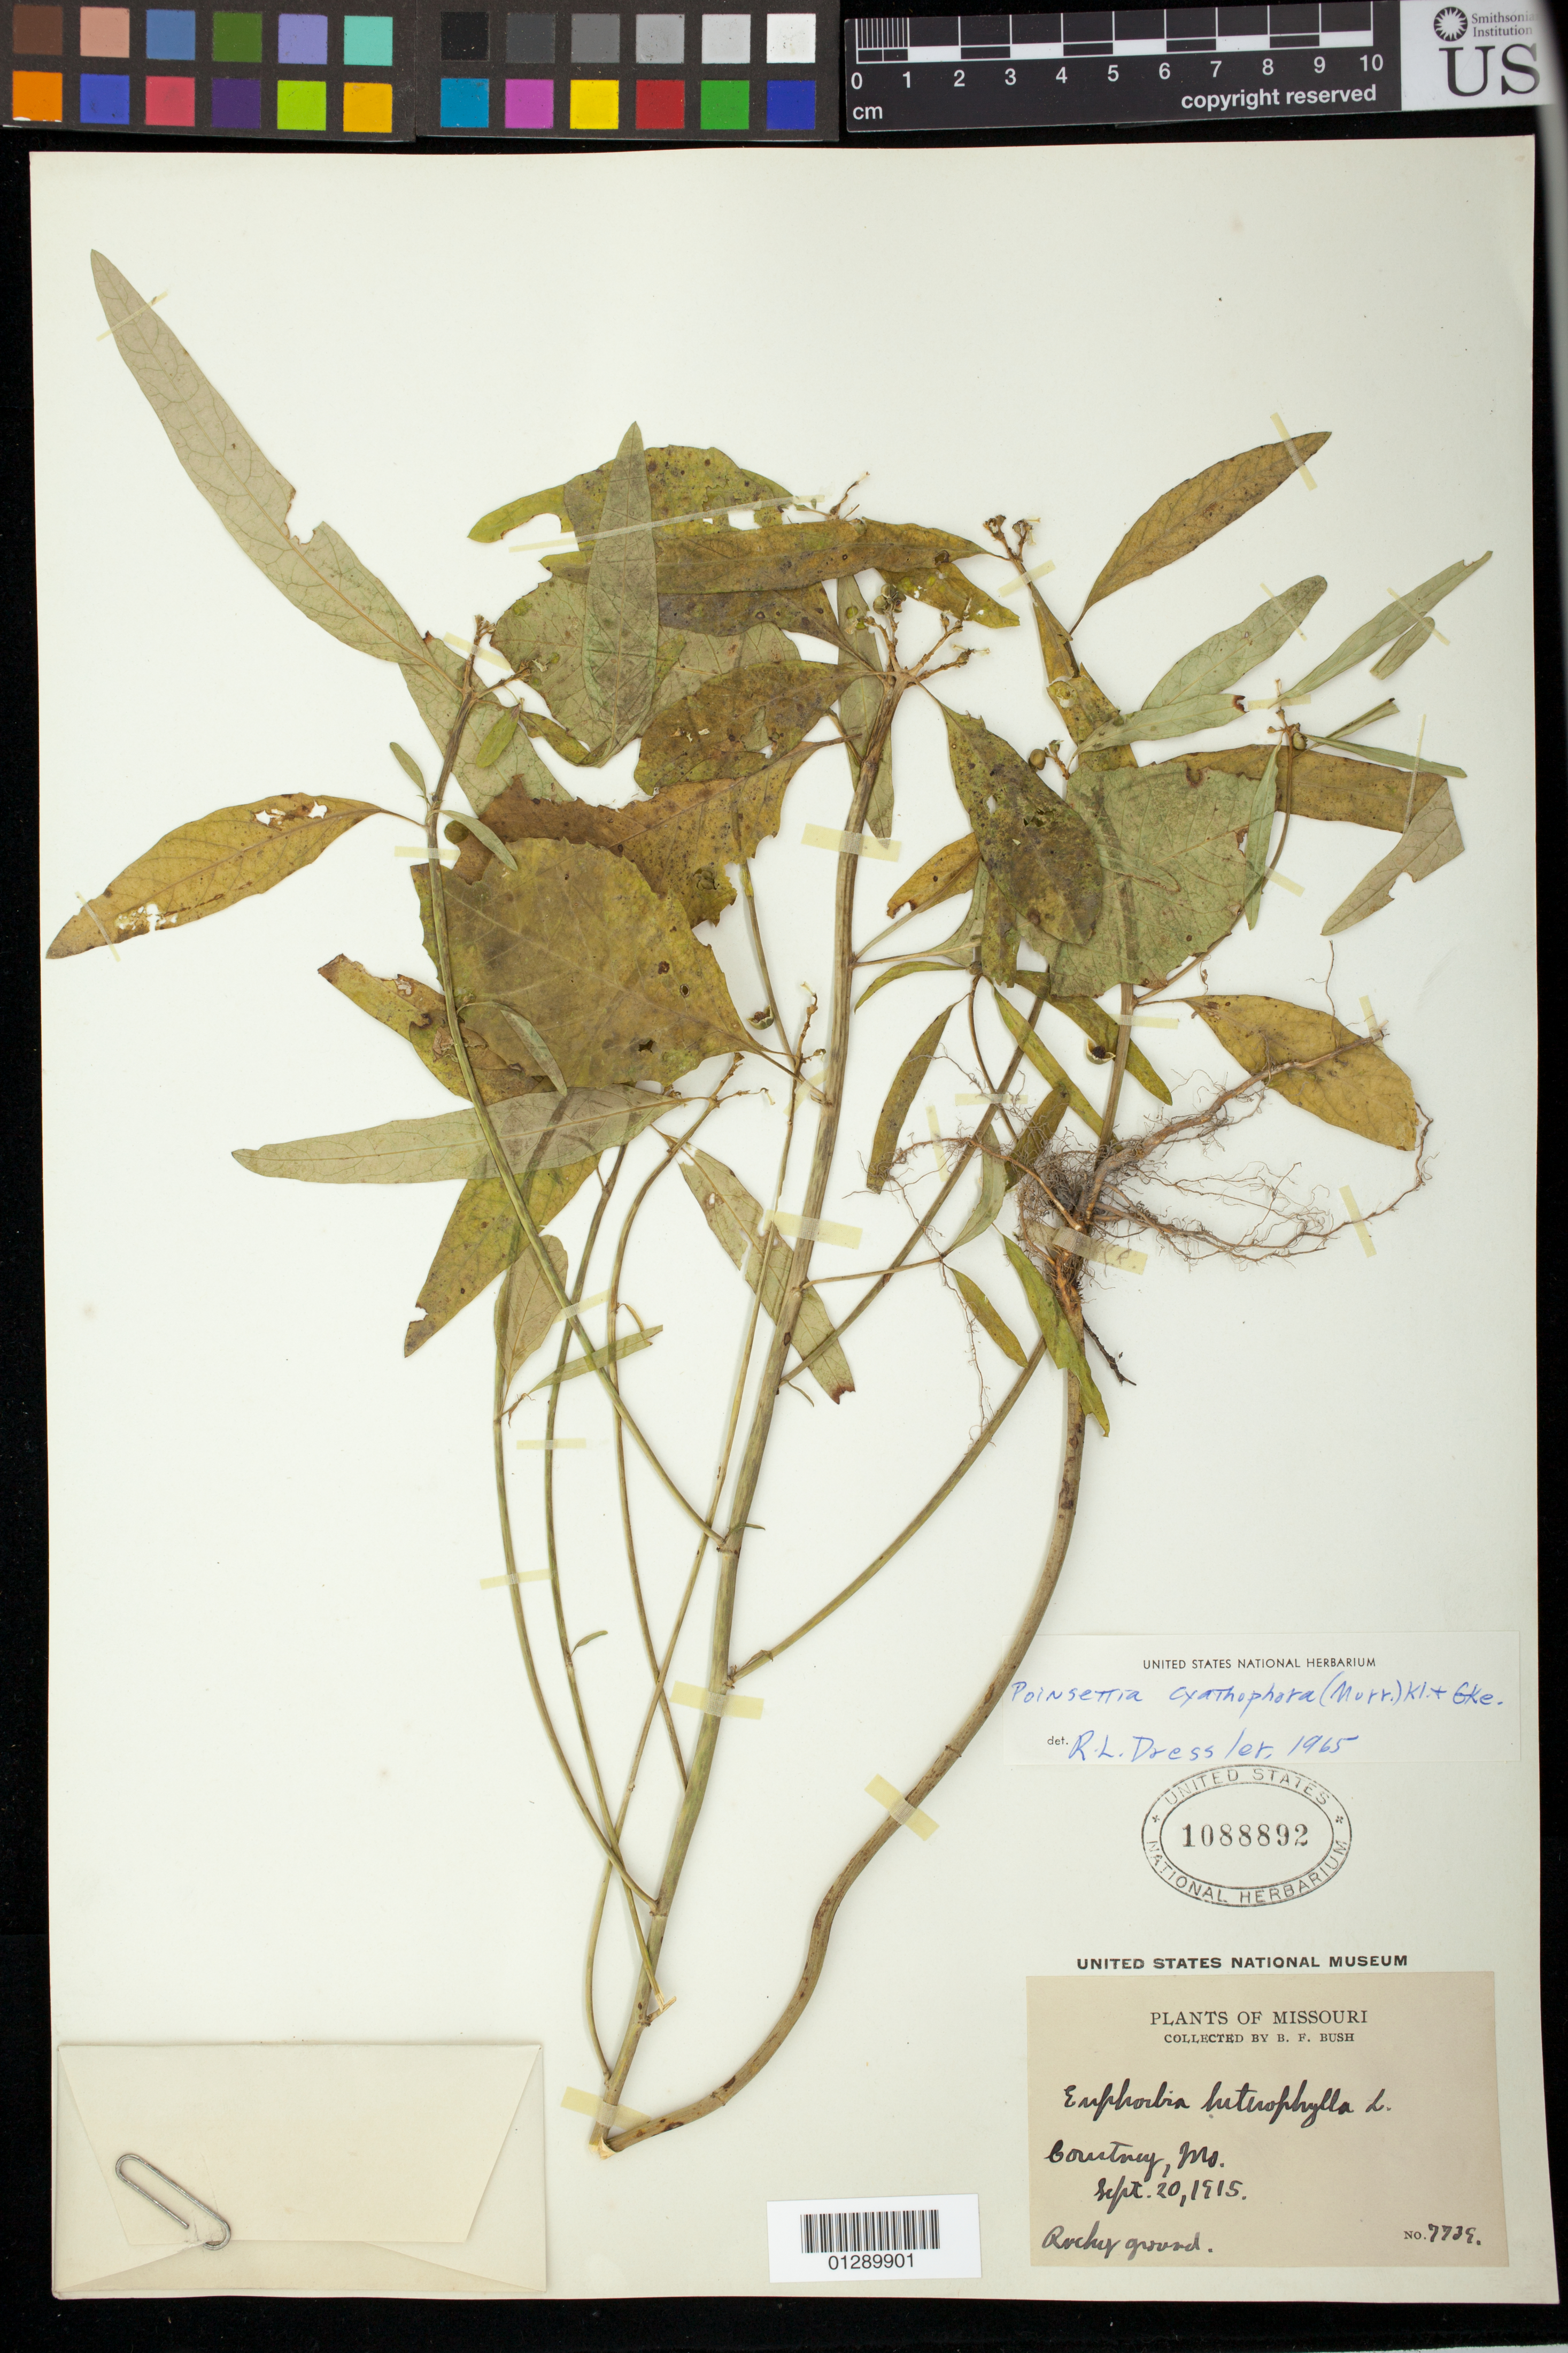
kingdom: Plantae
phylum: Tracheophyta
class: Magnoliopsida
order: Malpighiales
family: Euphorbiaceae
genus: Euphorbia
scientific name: Euphorbia heterophylla var. cyathophora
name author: (Murr.) Griseb.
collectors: B. F. Bush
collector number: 7739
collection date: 1915-09-20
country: United States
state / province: Missouri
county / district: Jackson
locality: Courtney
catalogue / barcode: US 1088892